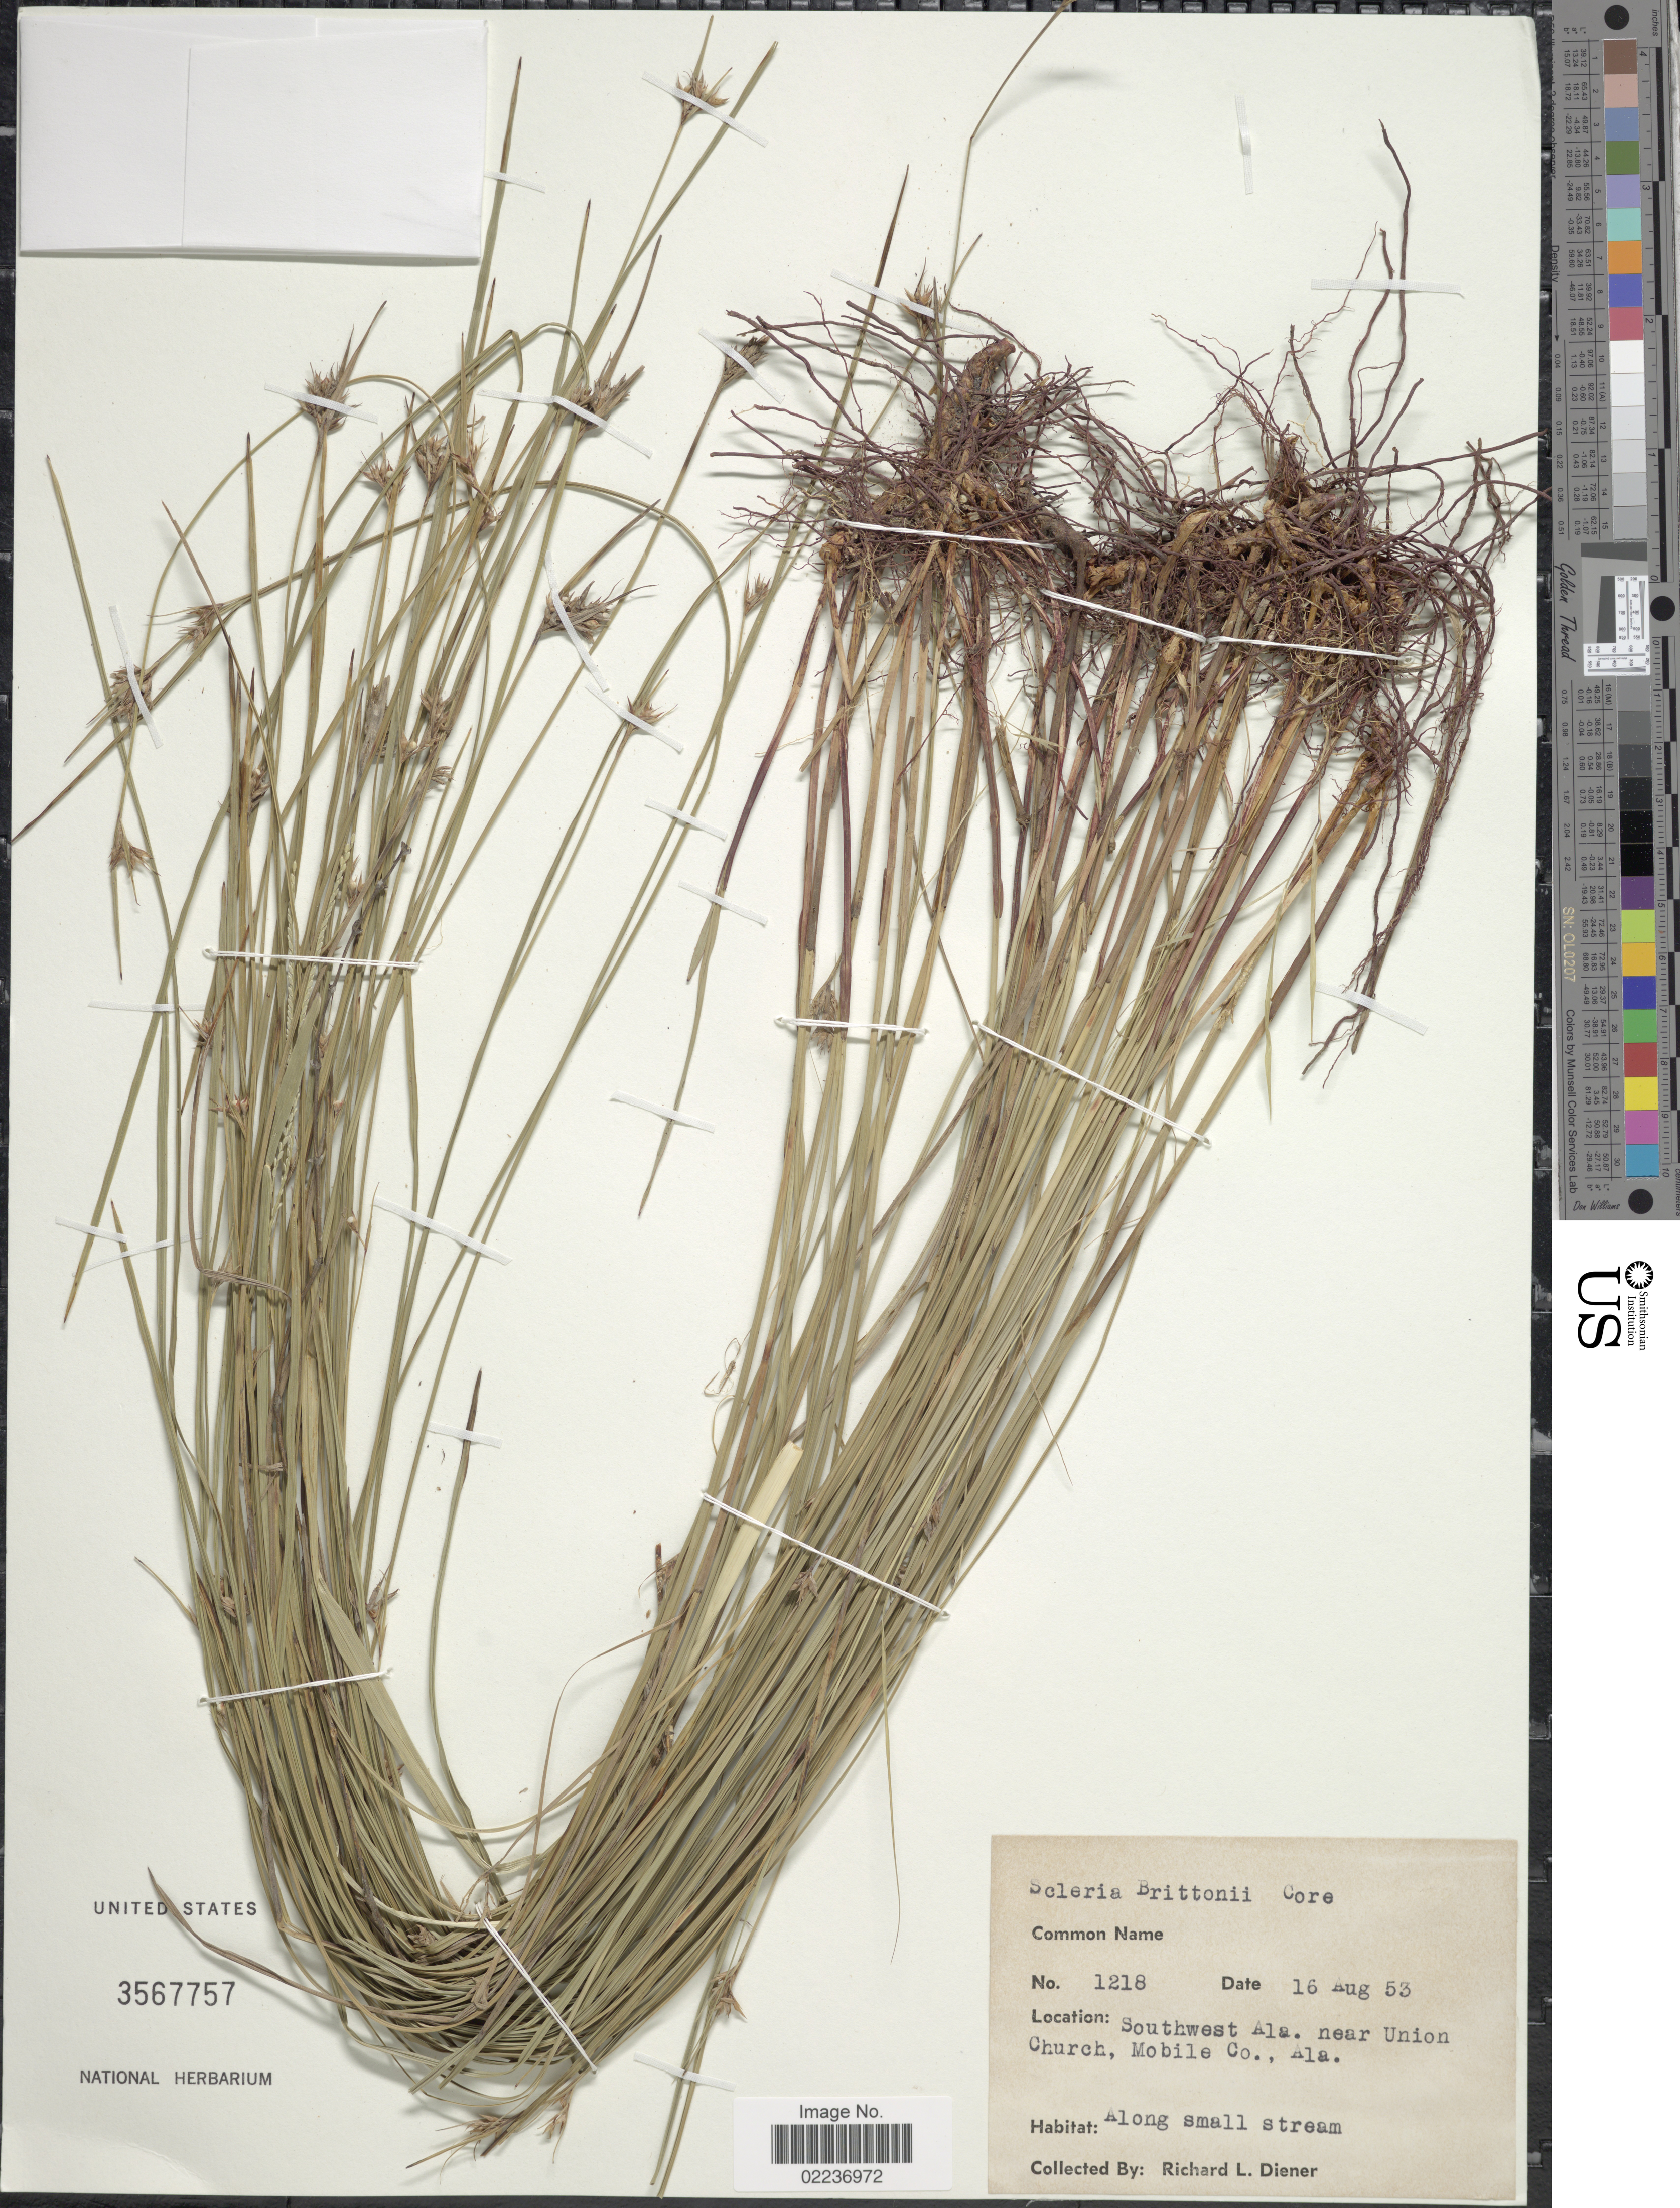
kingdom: Plantae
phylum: Tracheophyta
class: Liliopsida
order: Poales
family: Cyperaceae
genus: Scleria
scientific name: Scleria brittonii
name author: Core ex Small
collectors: R. Diener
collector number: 1218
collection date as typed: Transcribed d/m/y: 16/8/53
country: United States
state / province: Alabama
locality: Southwest Ala. near Union Church, Mobile Co., along small stream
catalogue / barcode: US 3567757